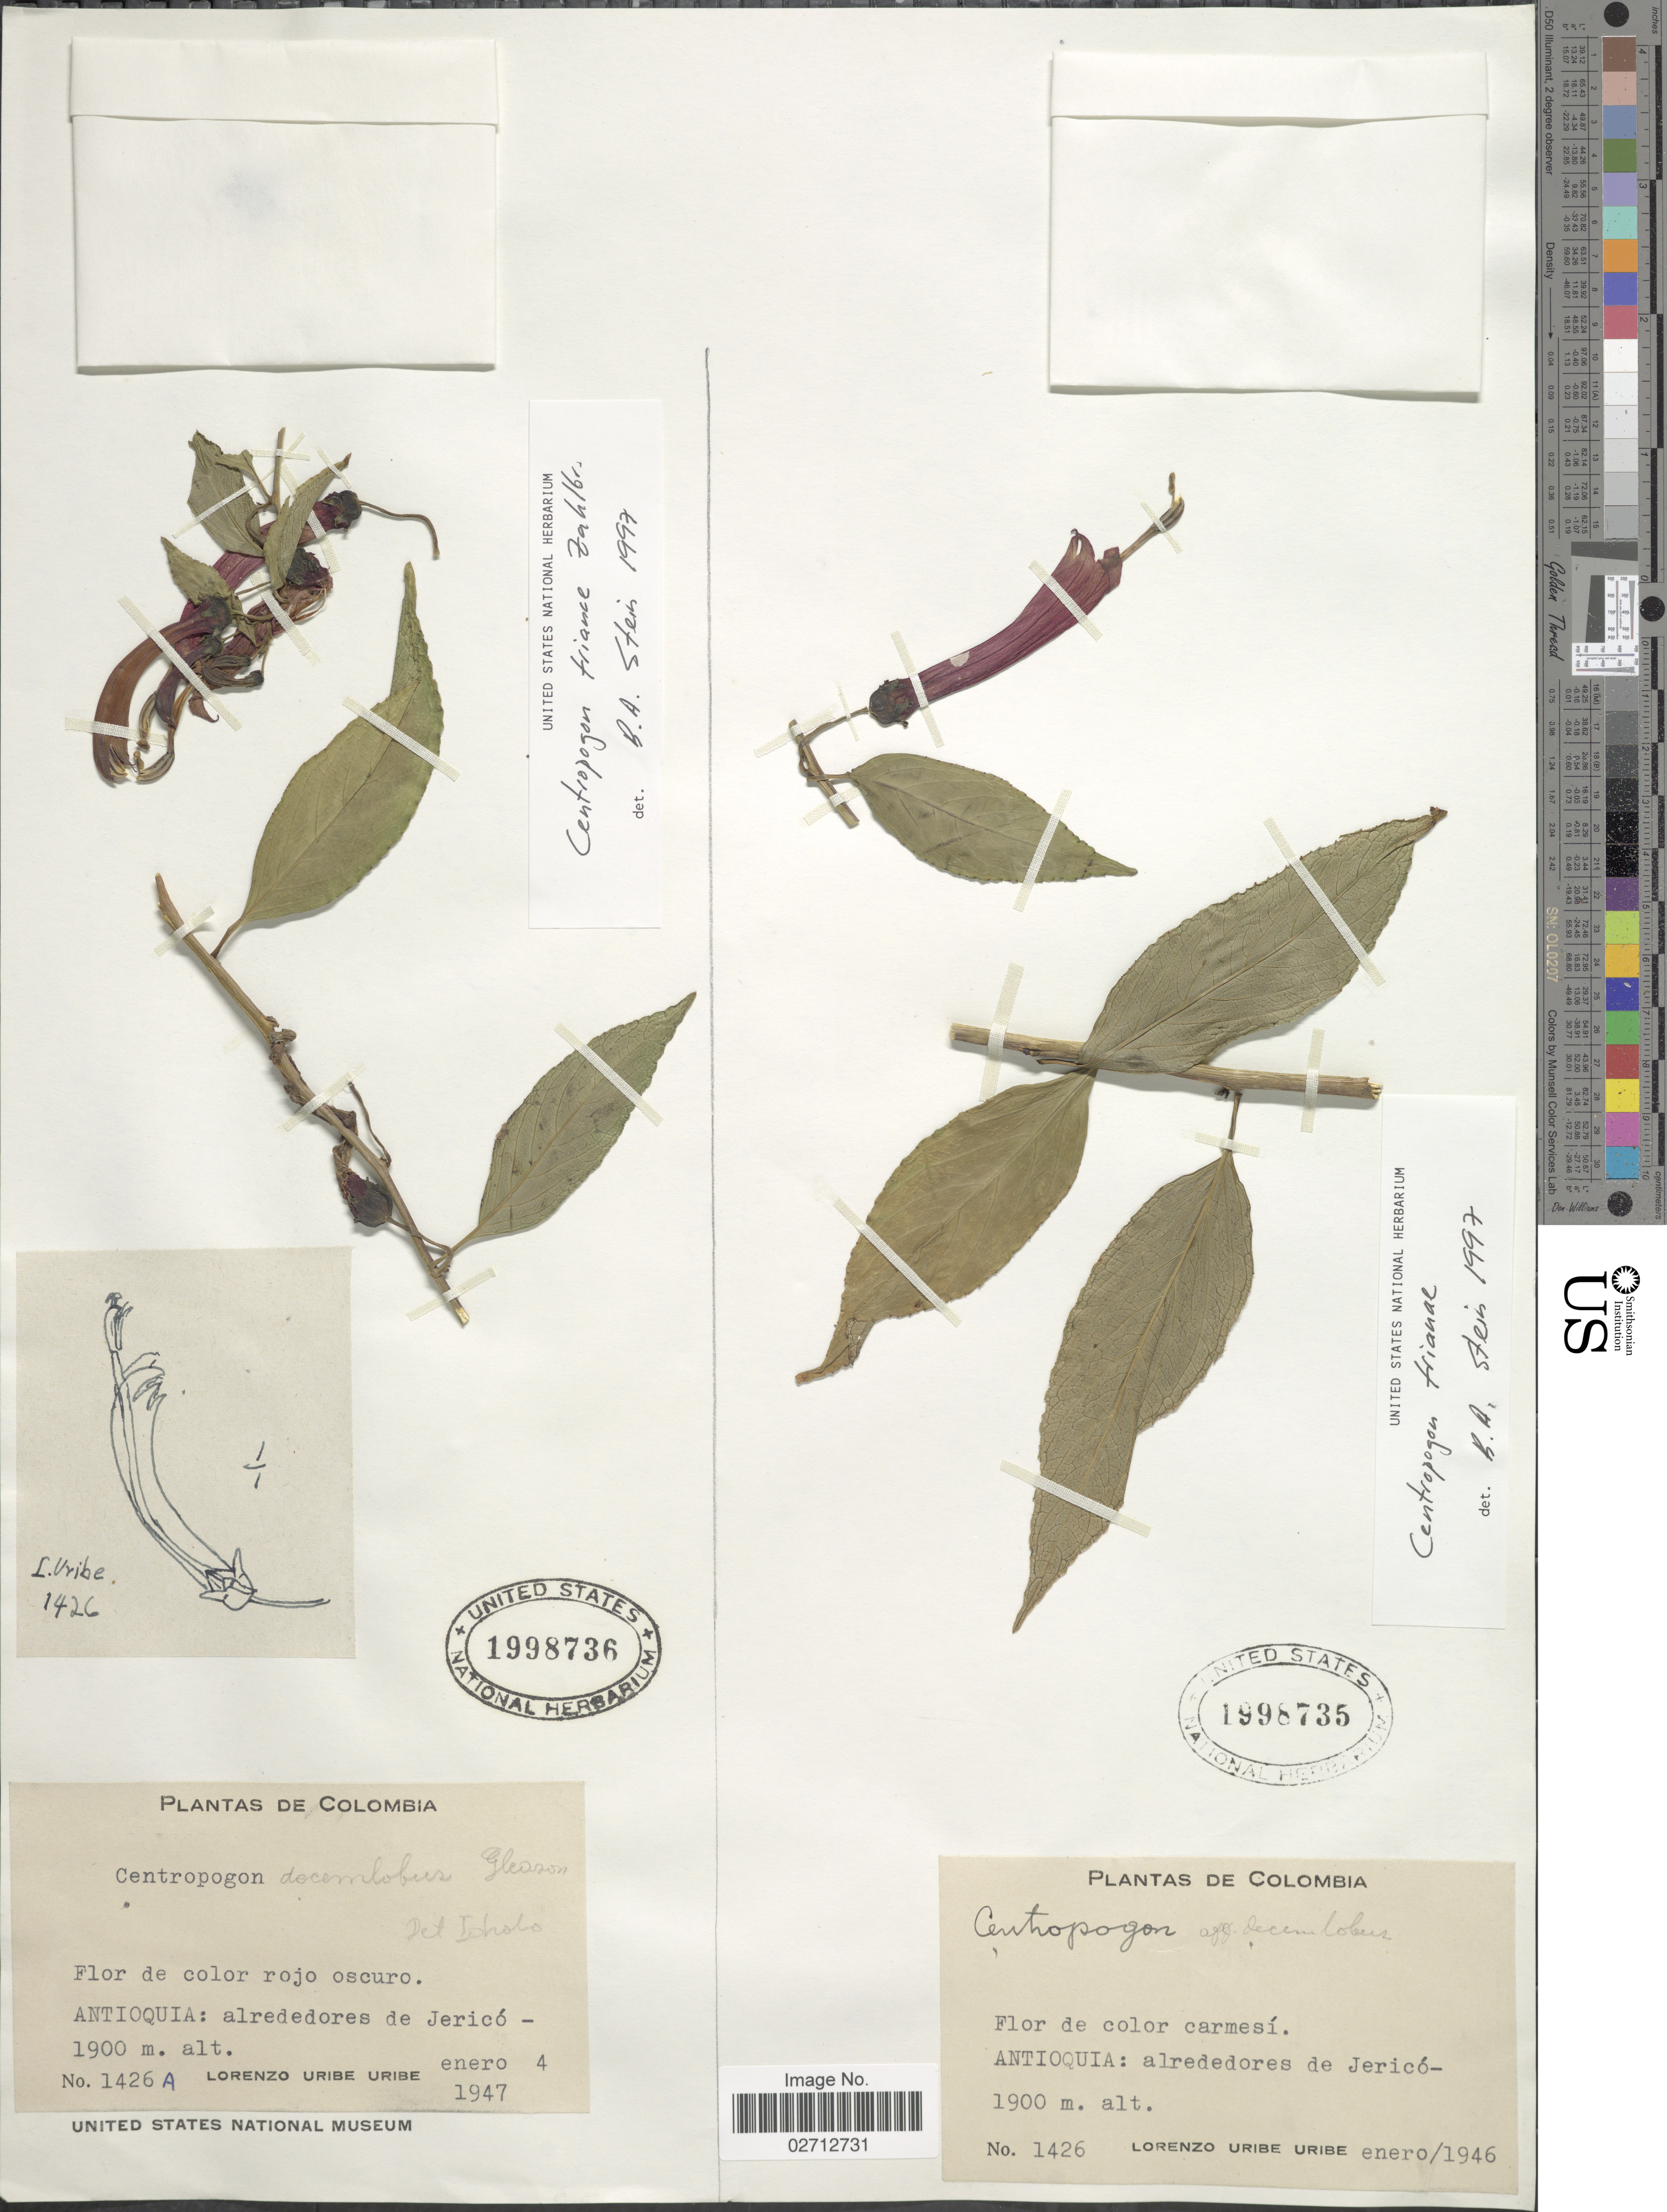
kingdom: Plantae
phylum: Tracheophyta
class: Magnoliopsida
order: Asterales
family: Campanulaceae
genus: Centropogon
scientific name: Centropogon trianae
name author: Zahlbr.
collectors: L. Uribe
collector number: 1426A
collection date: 1947-01-04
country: Colombia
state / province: Antioquia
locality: Alrededores de Jerico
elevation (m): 1900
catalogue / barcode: US 1998736-2